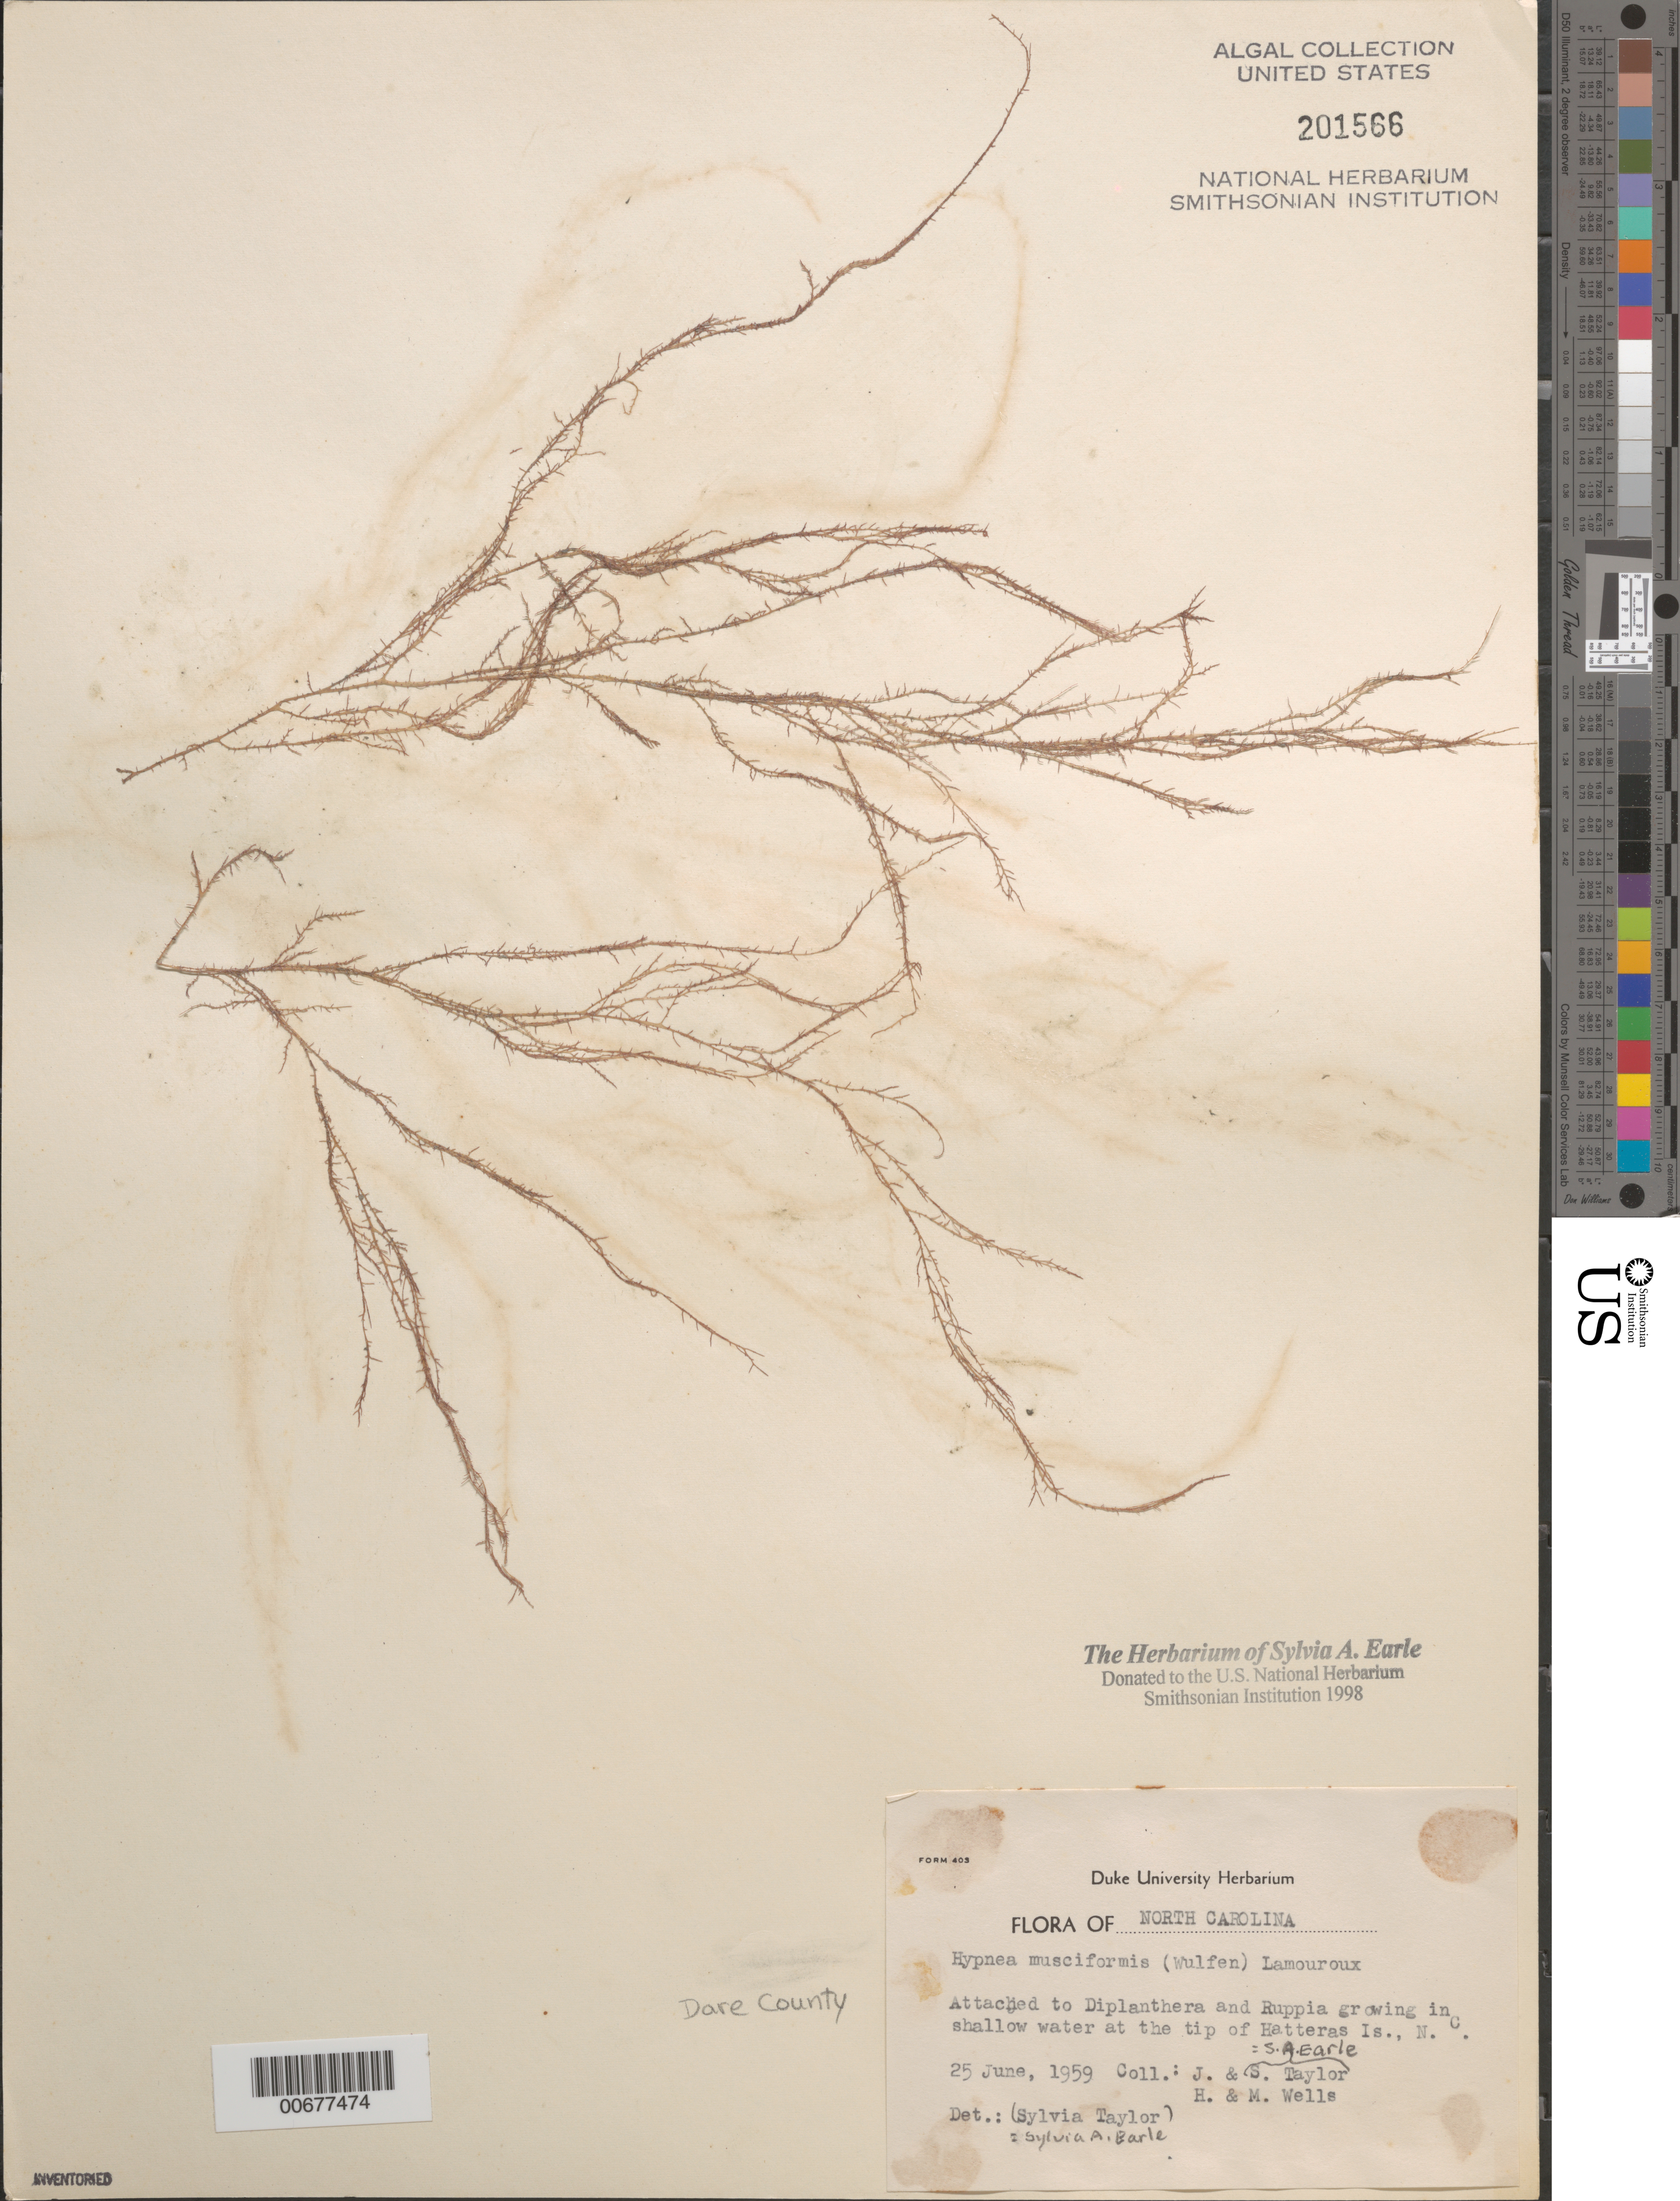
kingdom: Plantae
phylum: Rhodophyta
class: Florideophyceae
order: Gigartinales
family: Cystocloniaceae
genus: Hypnea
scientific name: Hypnea musciformis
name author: (Wulfen) J.V.Lamouroux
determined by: Earle, S. A.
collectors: J. L. Taylor, S. A. Earle, H. Wells & M. Wells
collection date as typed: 25 Jun 1959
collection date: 1959-06-25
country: United States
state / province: North Carolina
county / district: Dare County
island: Hatteras Island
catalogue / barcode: US 201566